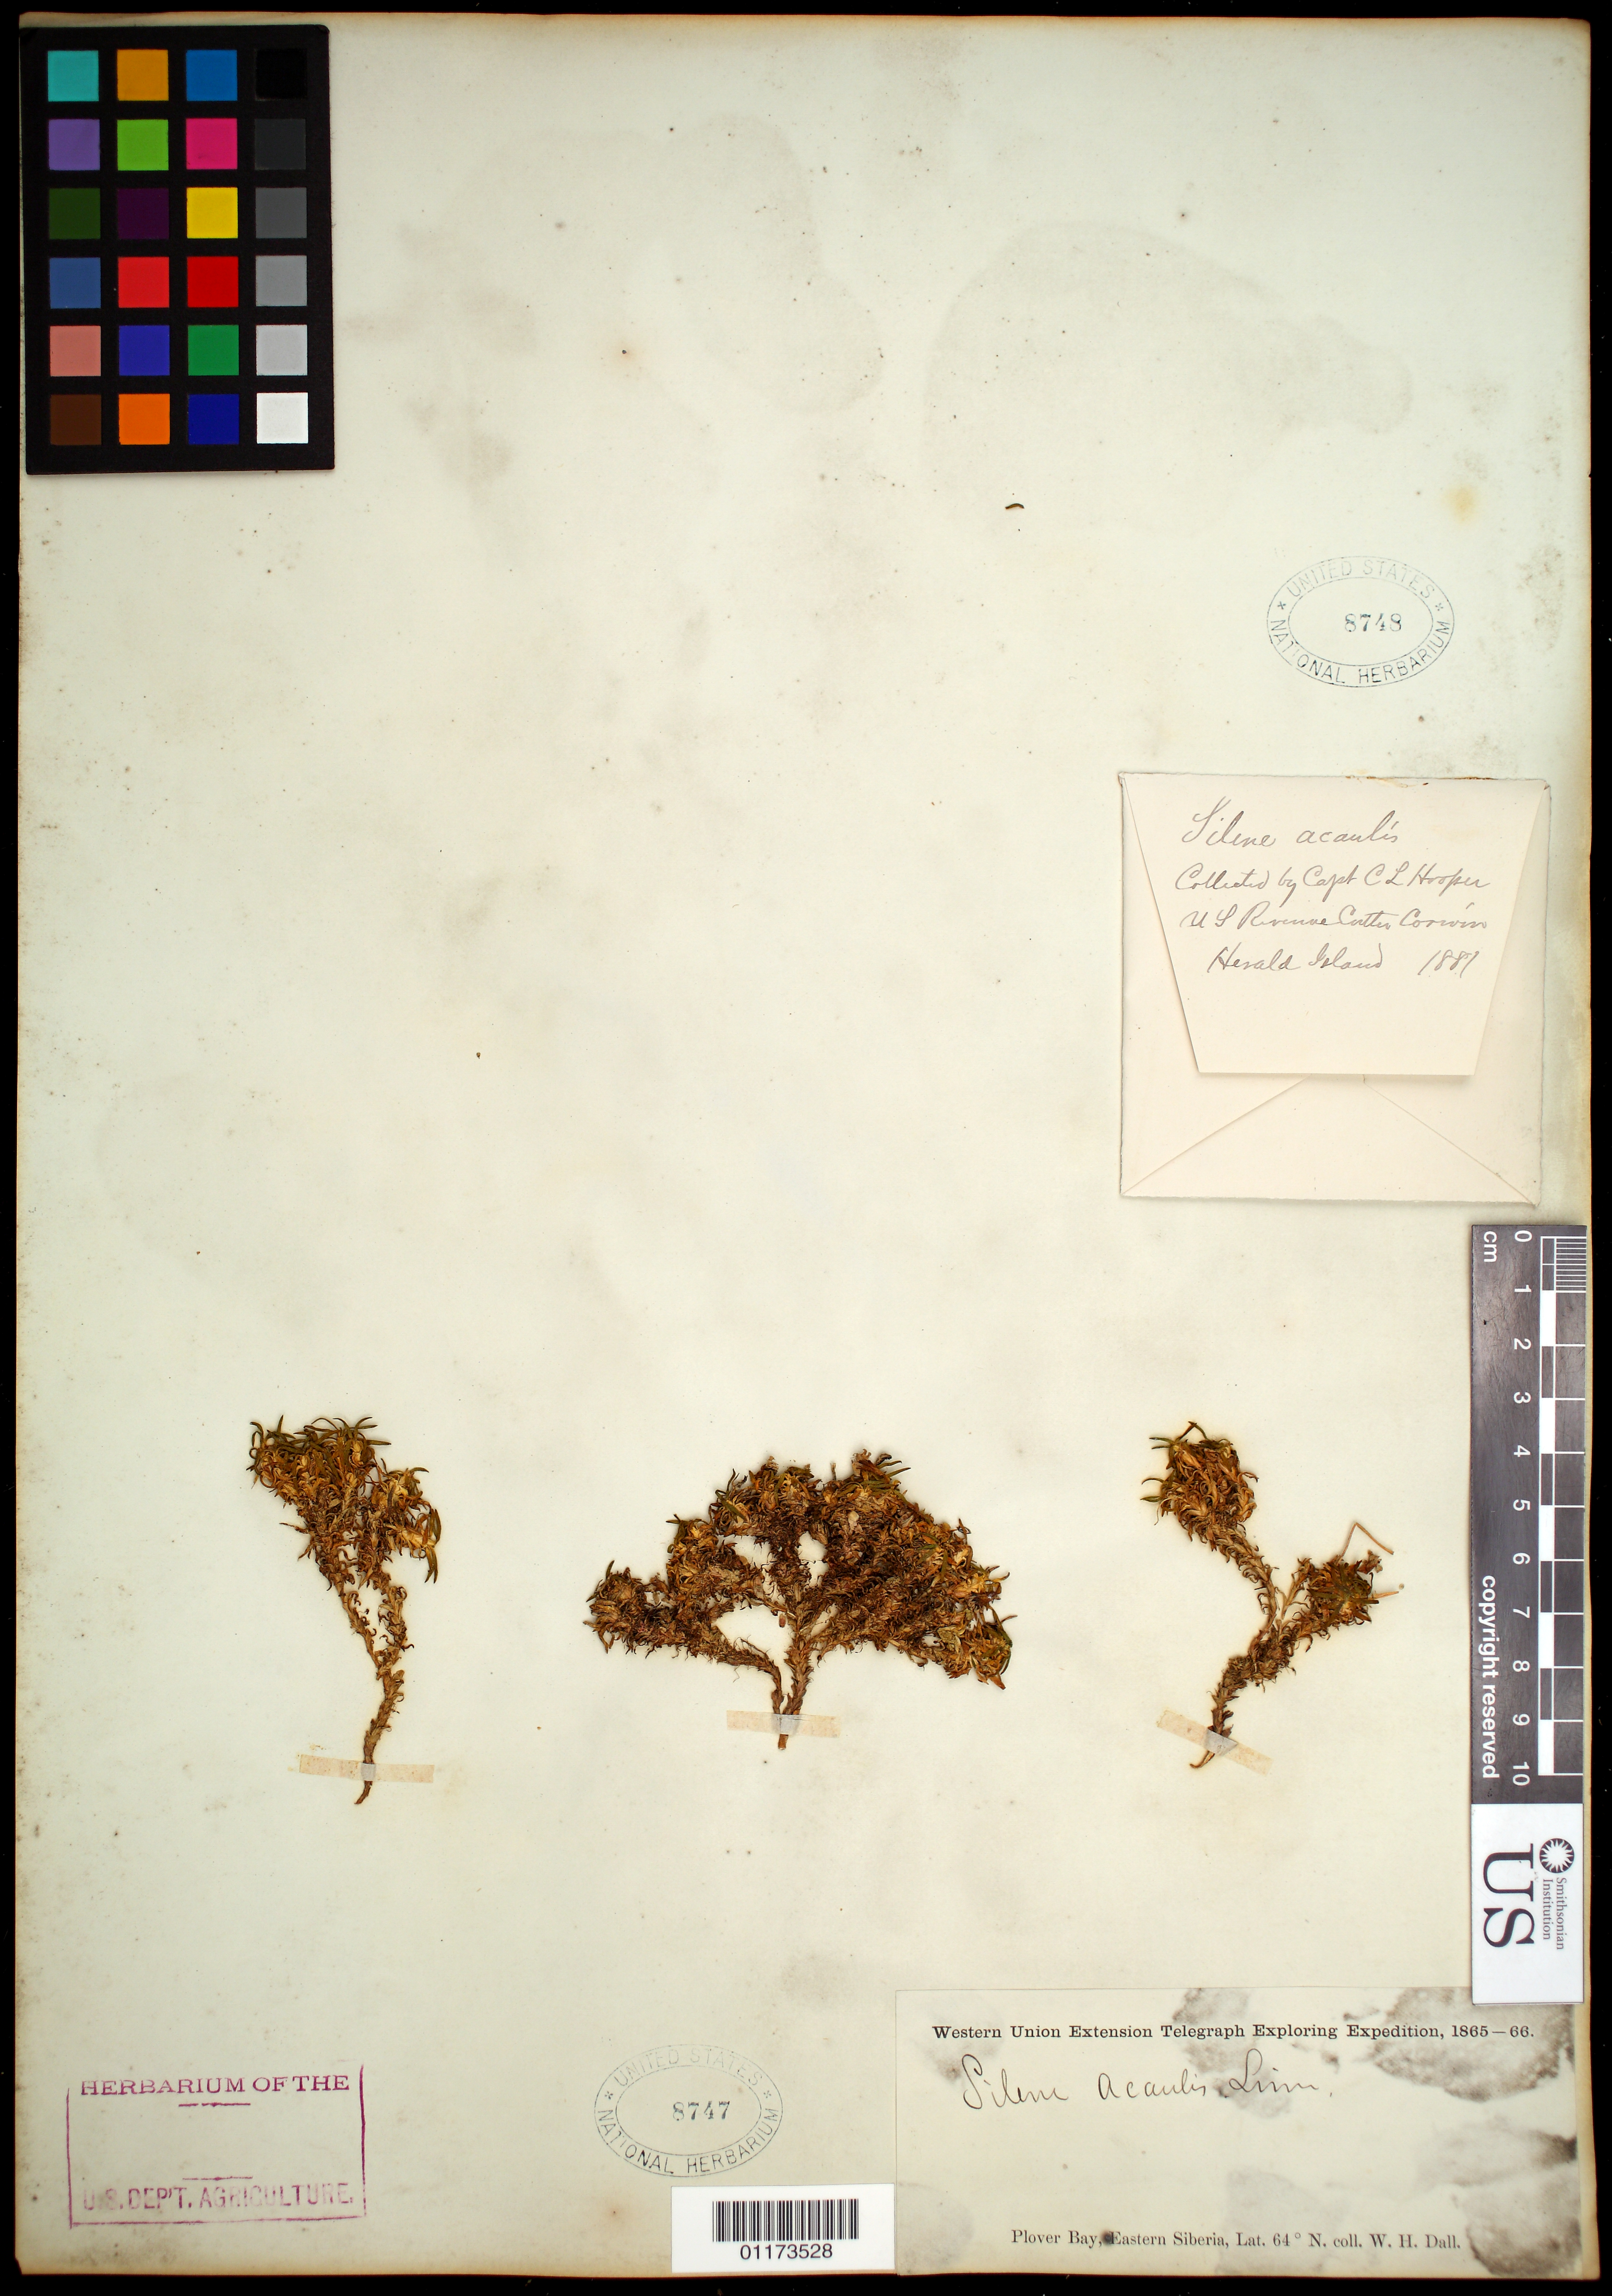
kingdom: Plantae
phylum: Tracheophyta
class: Magnoliopsida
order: Caryophyllales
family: Caryophyllaceae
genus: Silene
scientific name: Silene acaulis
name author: (L.) Jacq.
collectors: W. Dall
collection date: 1865/1866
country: Russian Federation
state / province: Chukotka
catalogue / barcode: US 8747